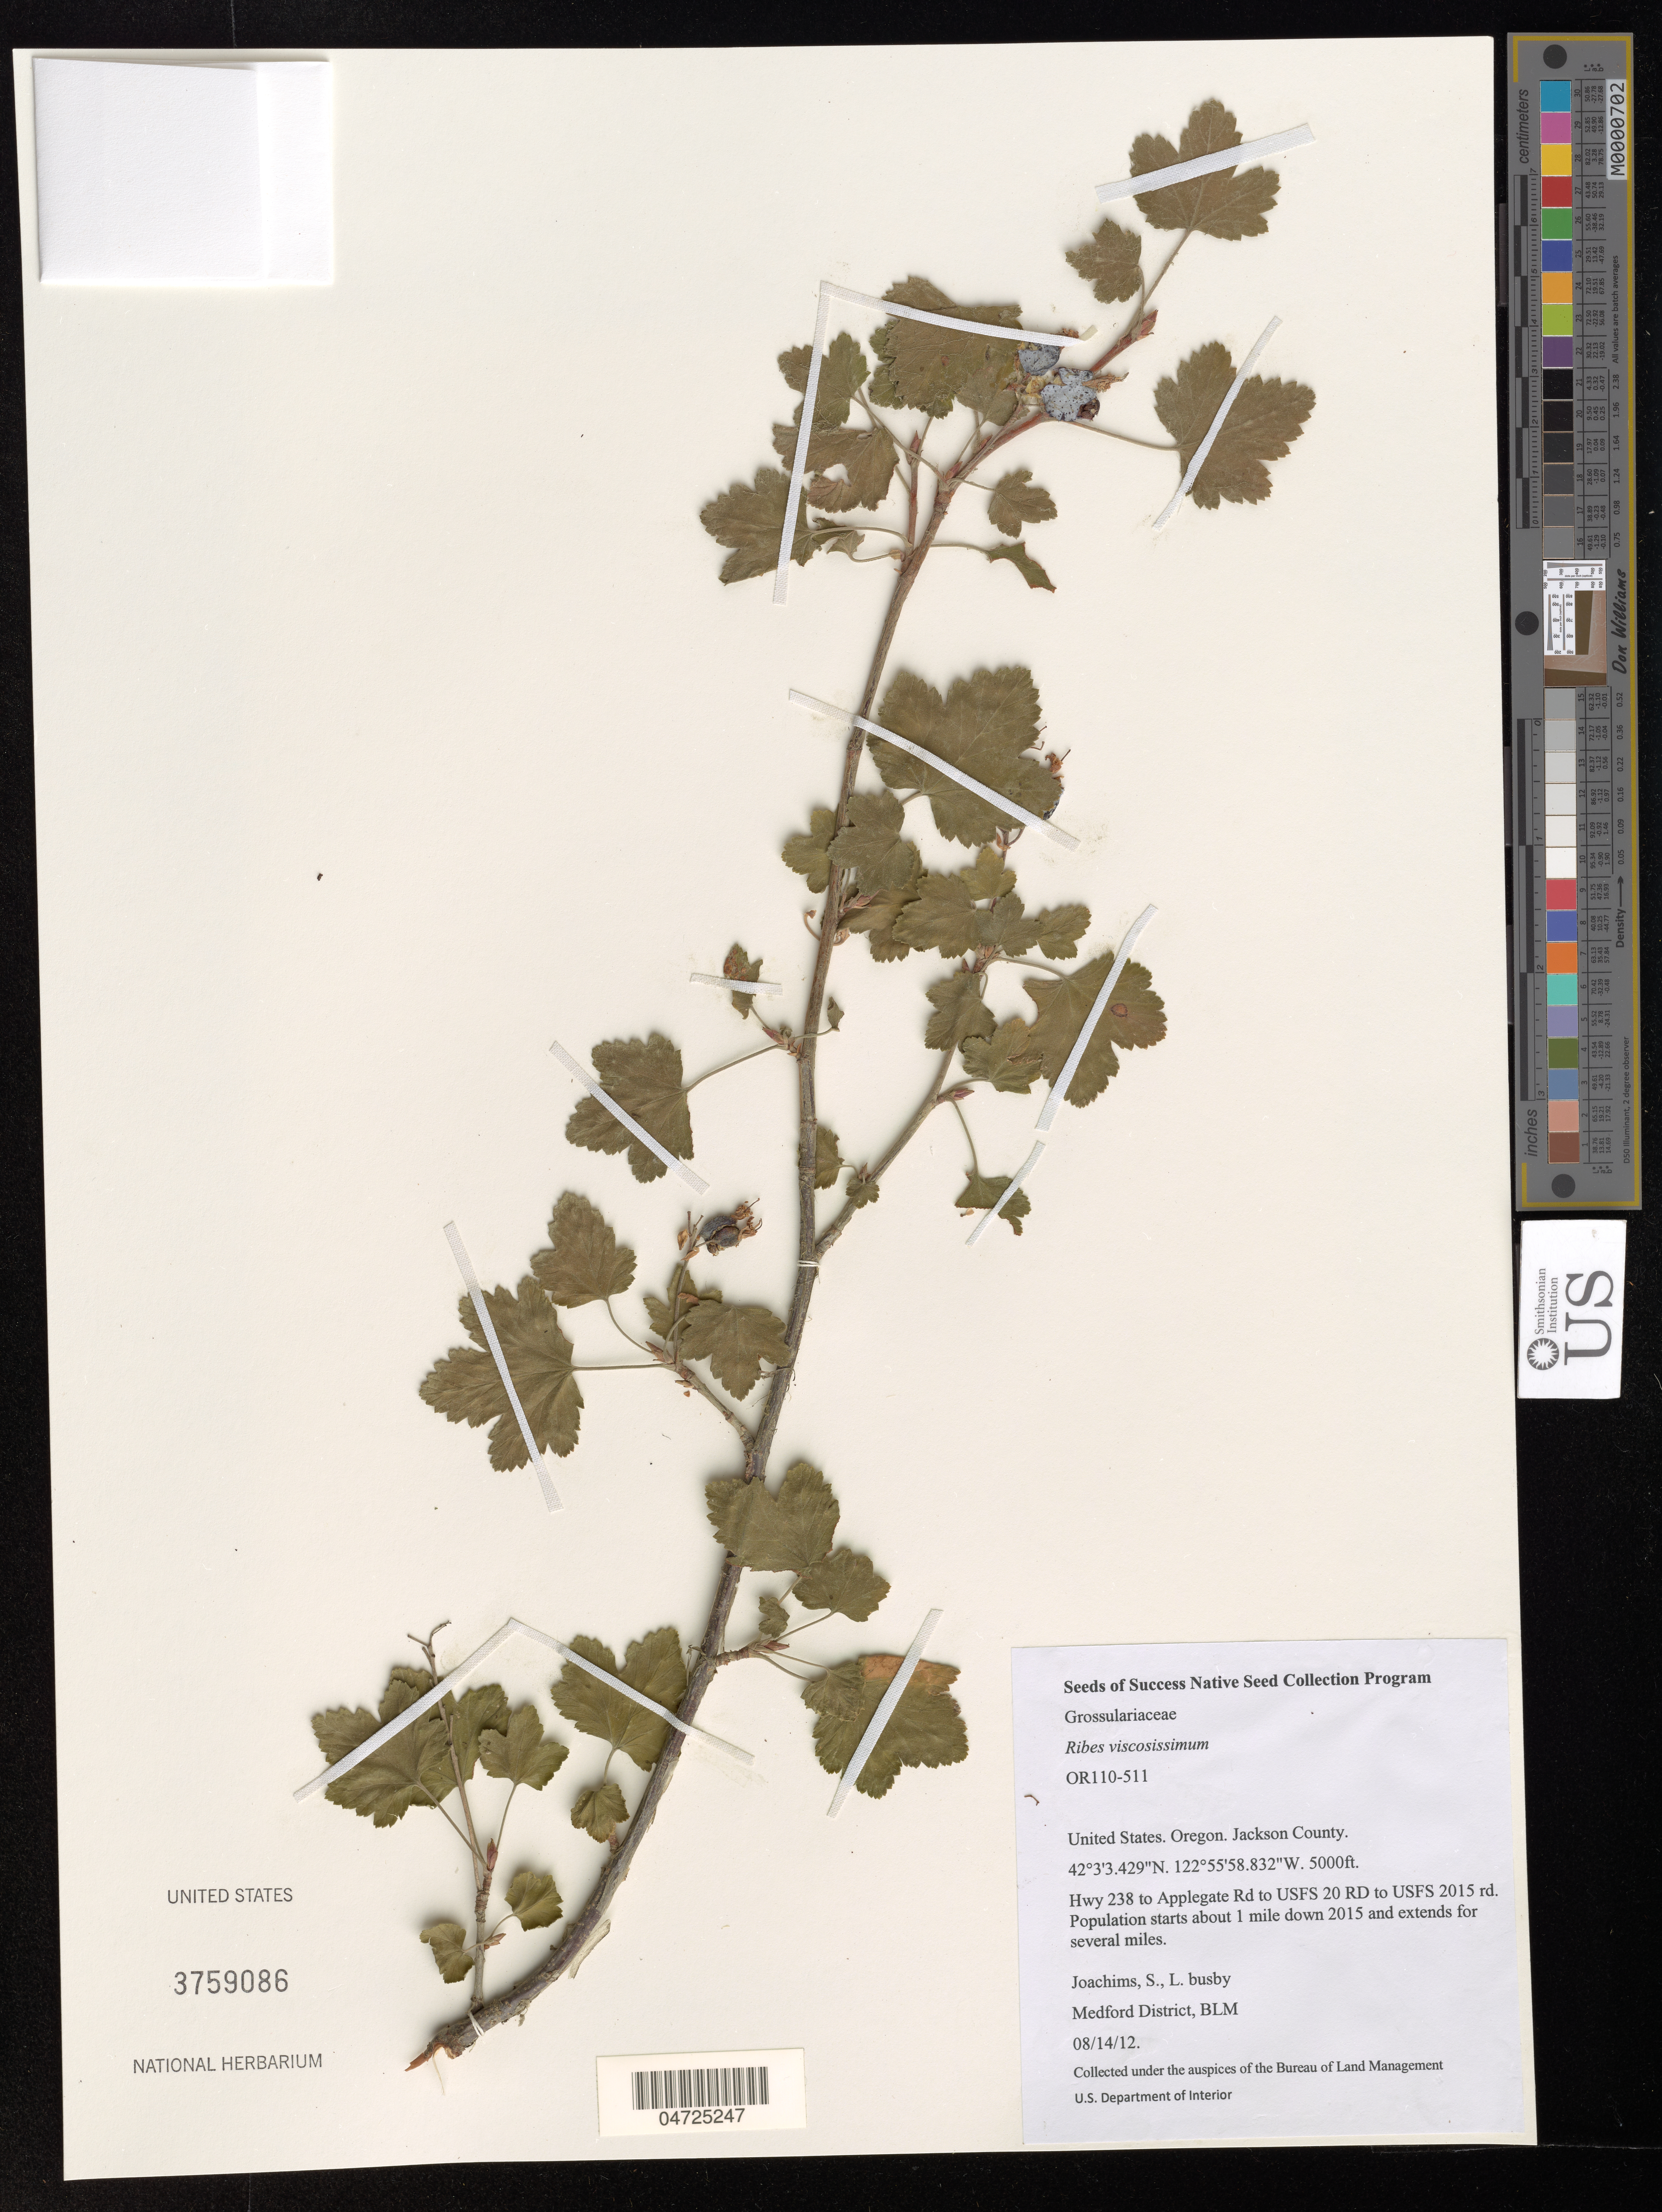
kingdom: Plantae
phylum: Tracheophyta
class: Magnoliopsida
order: Saxifragales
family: Grossulariaceae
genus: Ribes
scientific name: Ribes viscosissimum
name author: Pursh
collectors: S. Joachims & L. Busby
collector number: OR110-511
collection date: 2012-08-14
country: United States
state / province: Oregon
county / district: Jackson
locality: Jackson County. Hwy 238 to Applegate Rd to USFS 20 RD to USFS 2015 rd. Population starts about 1 mile down 2015 and extends for several miles.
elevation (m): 1524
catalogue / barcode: US 3759086